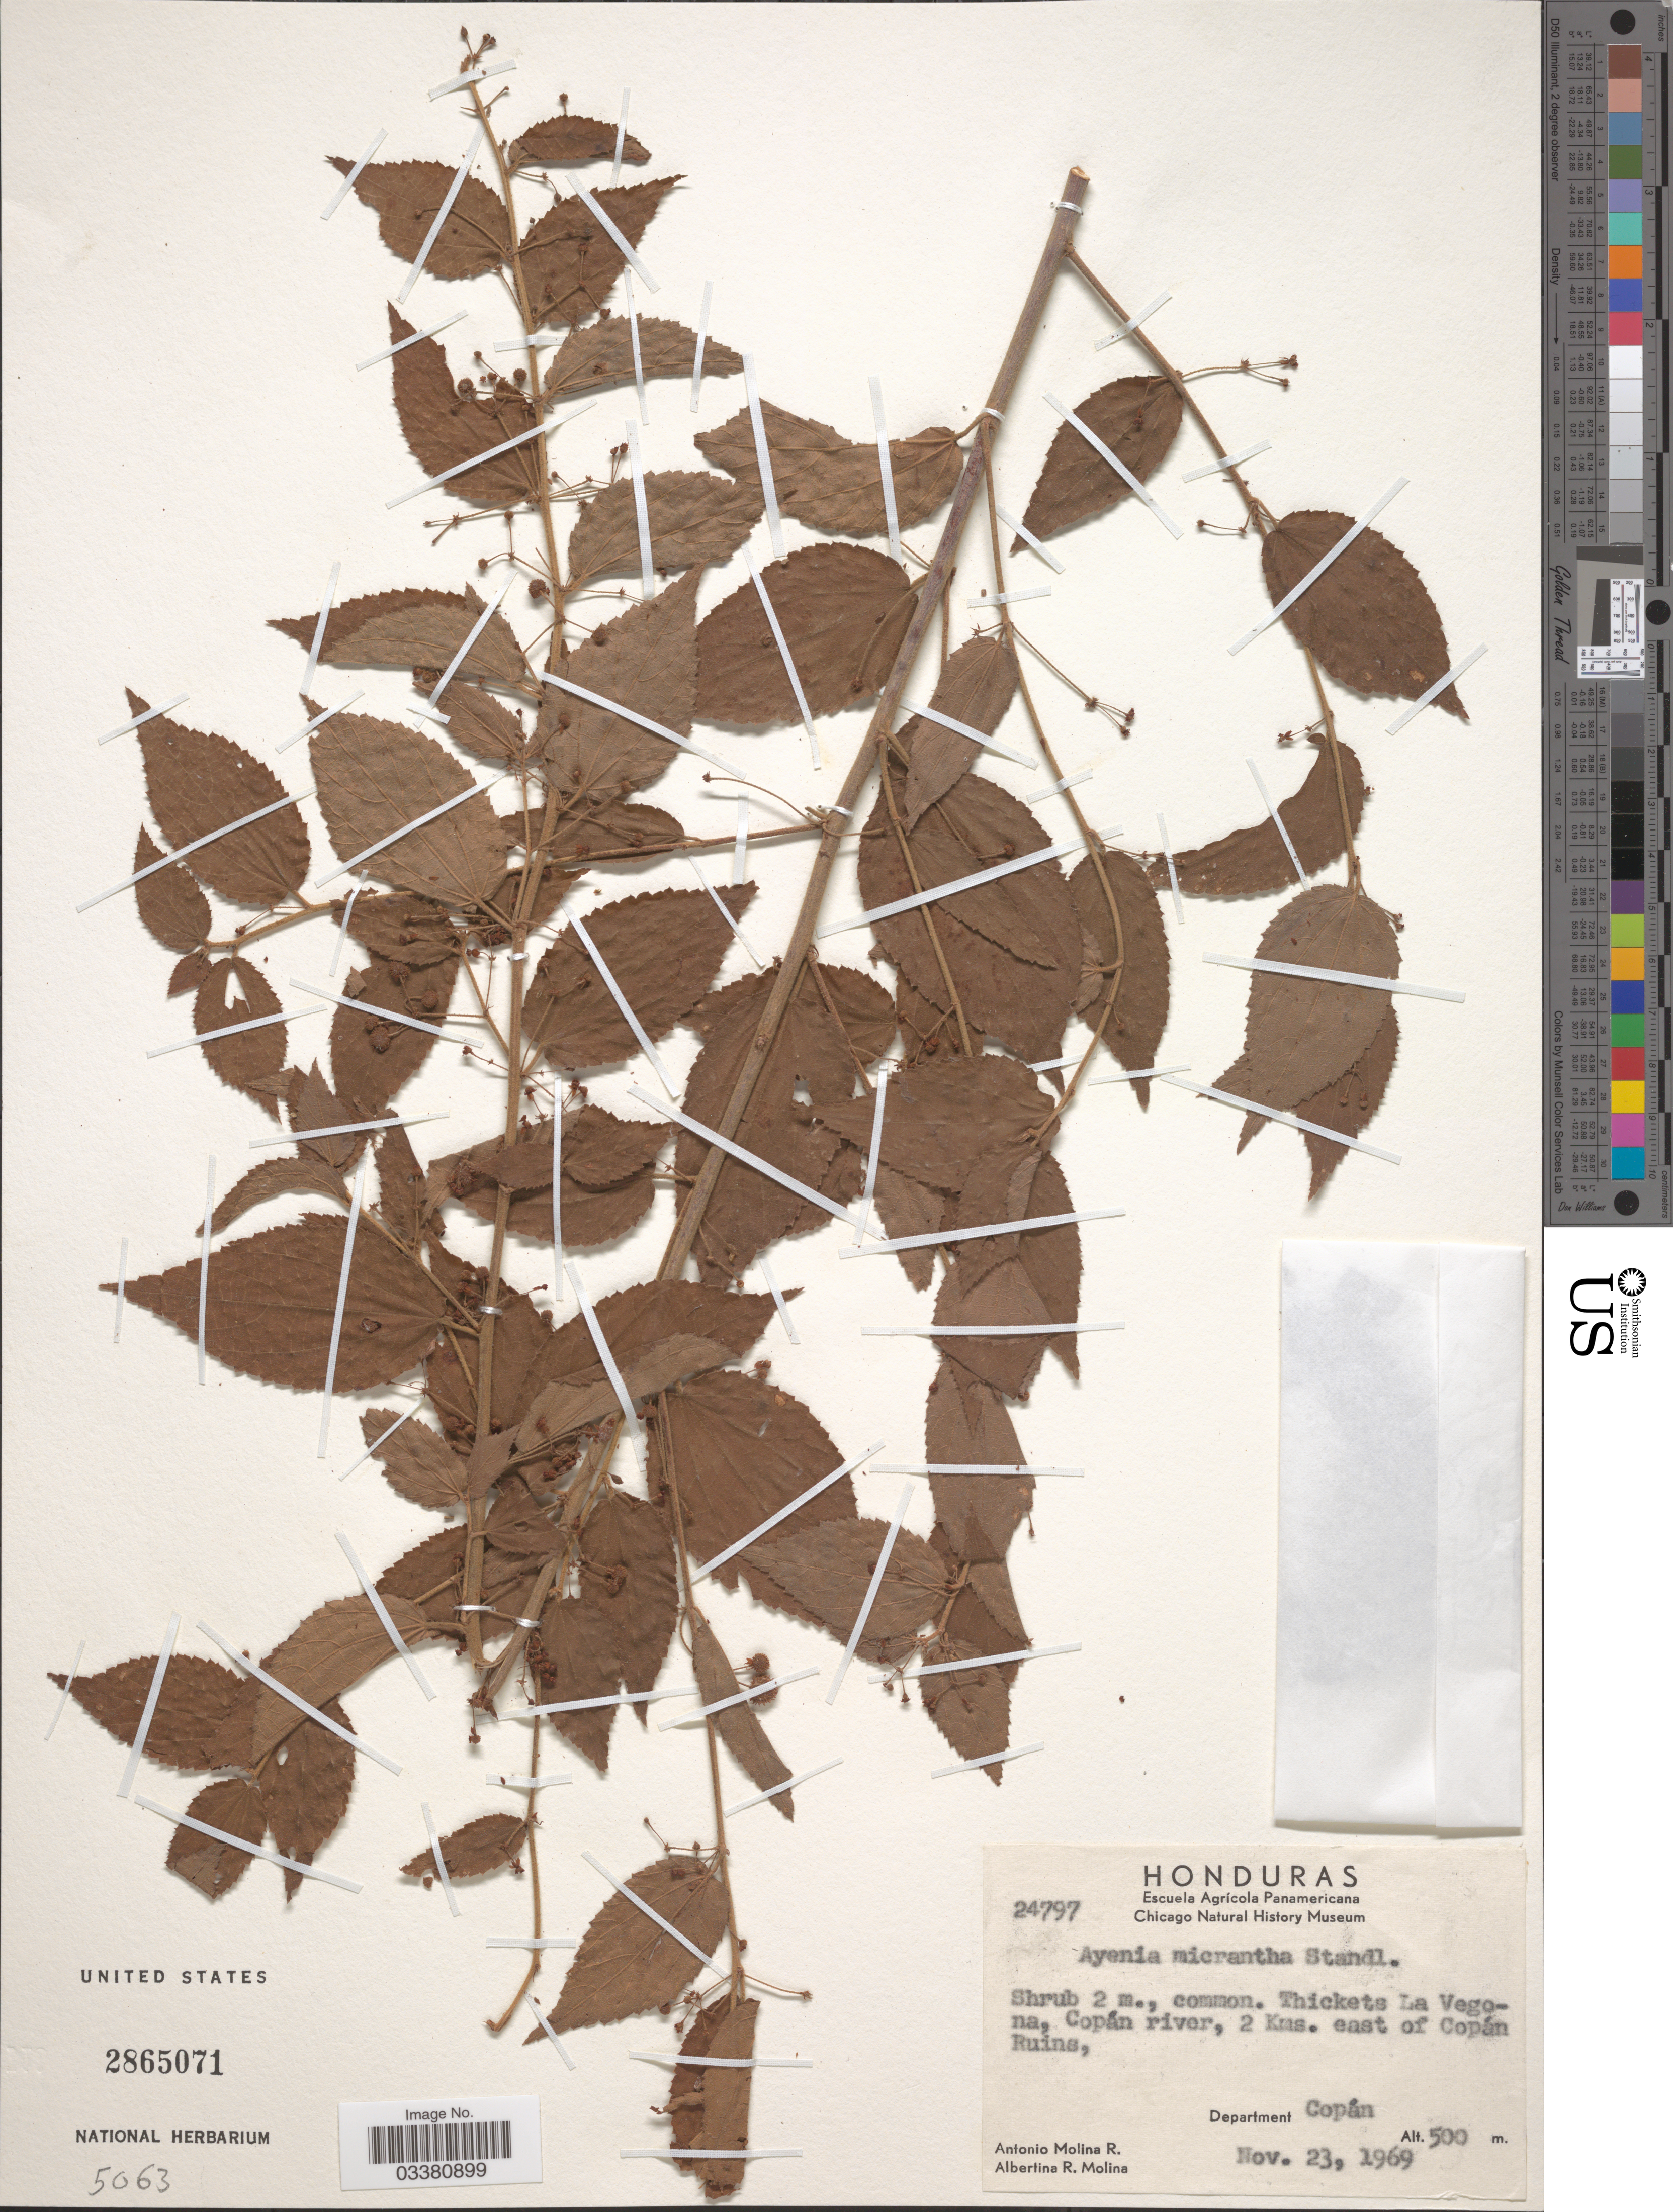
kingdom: Plantae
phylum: Tracheophyta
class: Magnoliopsida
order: Malvales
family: Malvaceae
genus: Ayenia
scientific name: Ayenia micrantha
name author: Standl.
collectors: A. Molina R. & A. R. Molina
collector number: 24797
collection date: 1969-11-23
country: Honduras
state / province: Copán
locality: Thickets La Vegona, Copán river, 2 Kms. east of Copán Ruins, Department Copán.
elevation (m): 500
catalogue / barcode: US 2865071